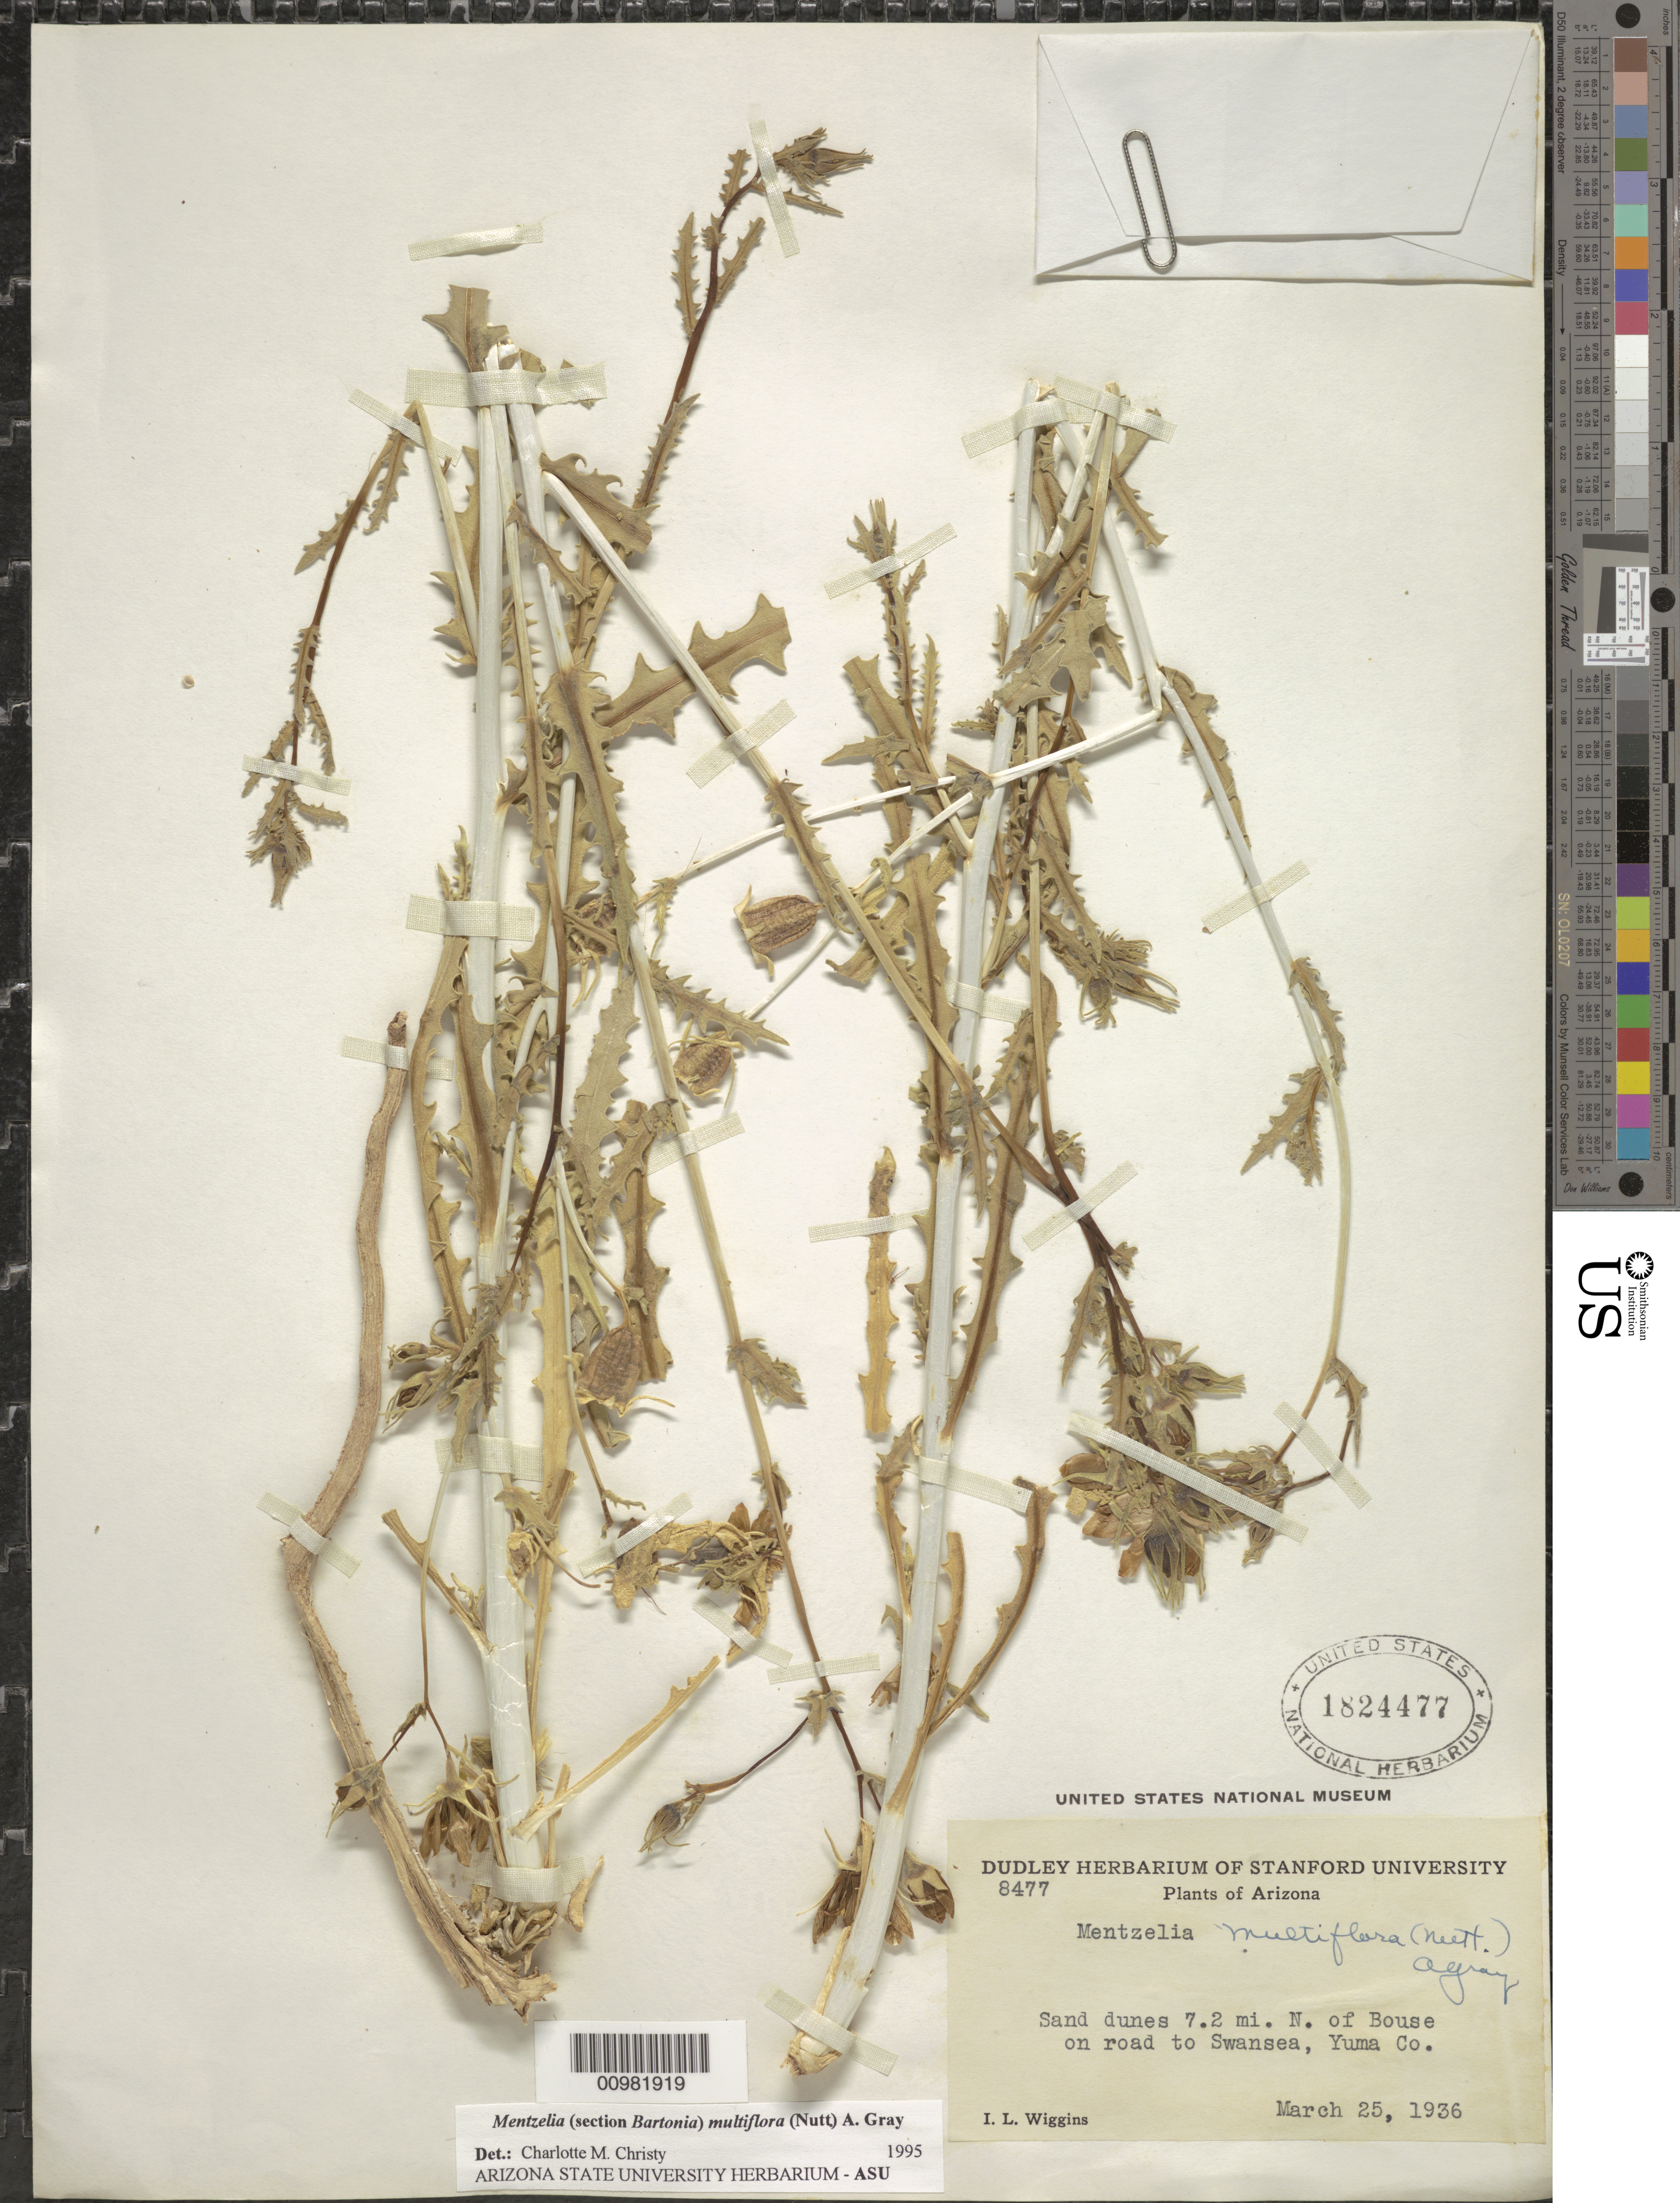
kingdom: Plantae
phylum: Tracheophyta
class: Magnoliopsida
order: Cornales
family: Loasaceae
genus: Mentzelia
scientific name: Mentzelia multiflora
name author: (Nutt.) A. Gray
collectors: I. L. Wiggins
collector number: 8477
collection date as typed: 25 Mar 1936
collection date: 1936-03-25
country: United States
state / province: Arizona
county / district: Yuma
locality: Sand dunes 7.2 mi. N of Bouse on road to Swansea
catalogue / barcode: US 1824477